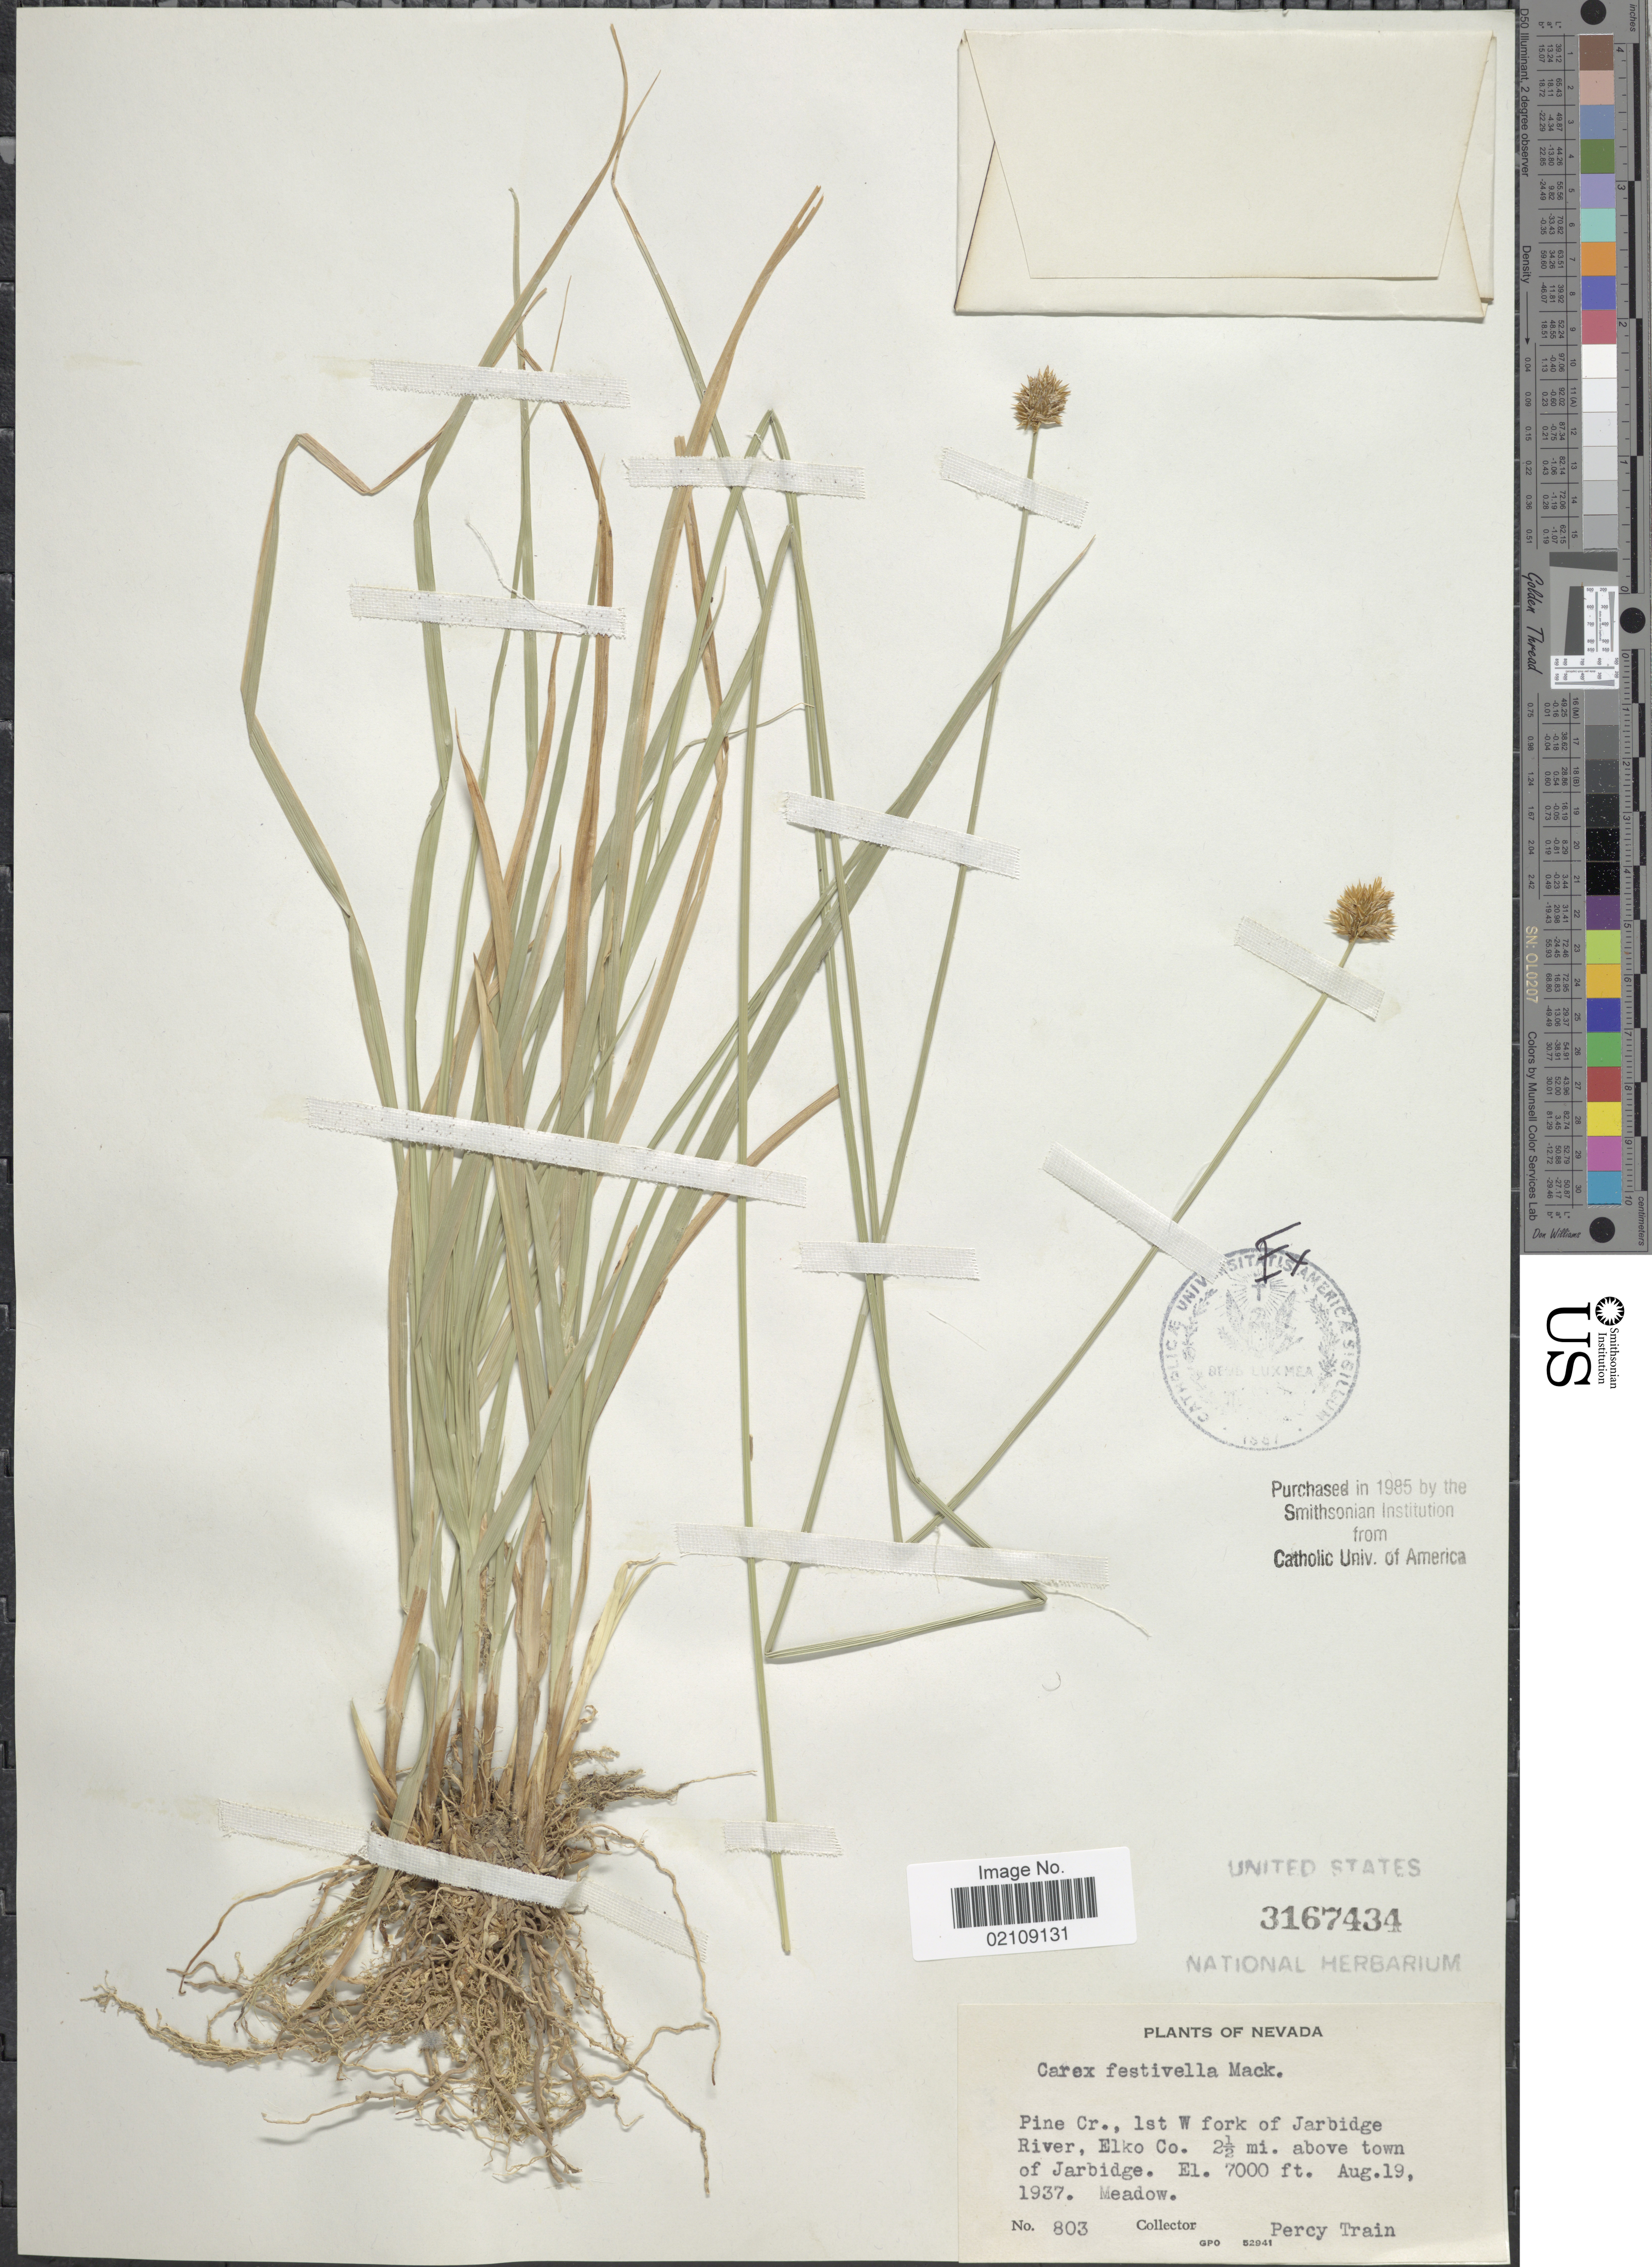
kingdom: Plantae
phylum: Tracheophyta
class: Liliopsida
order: Poales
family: Cyperaceae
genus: Carex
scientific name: Carex microptera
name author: Mack.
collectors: P. Train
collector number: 803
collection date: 1937-08-19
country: United States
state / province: Nevada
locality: Pine Cr., 1st W fork of Jarbidge River, Elko Co. 2½ mi. above town of Jarbidge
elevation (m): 2134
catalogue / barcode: US 3167434